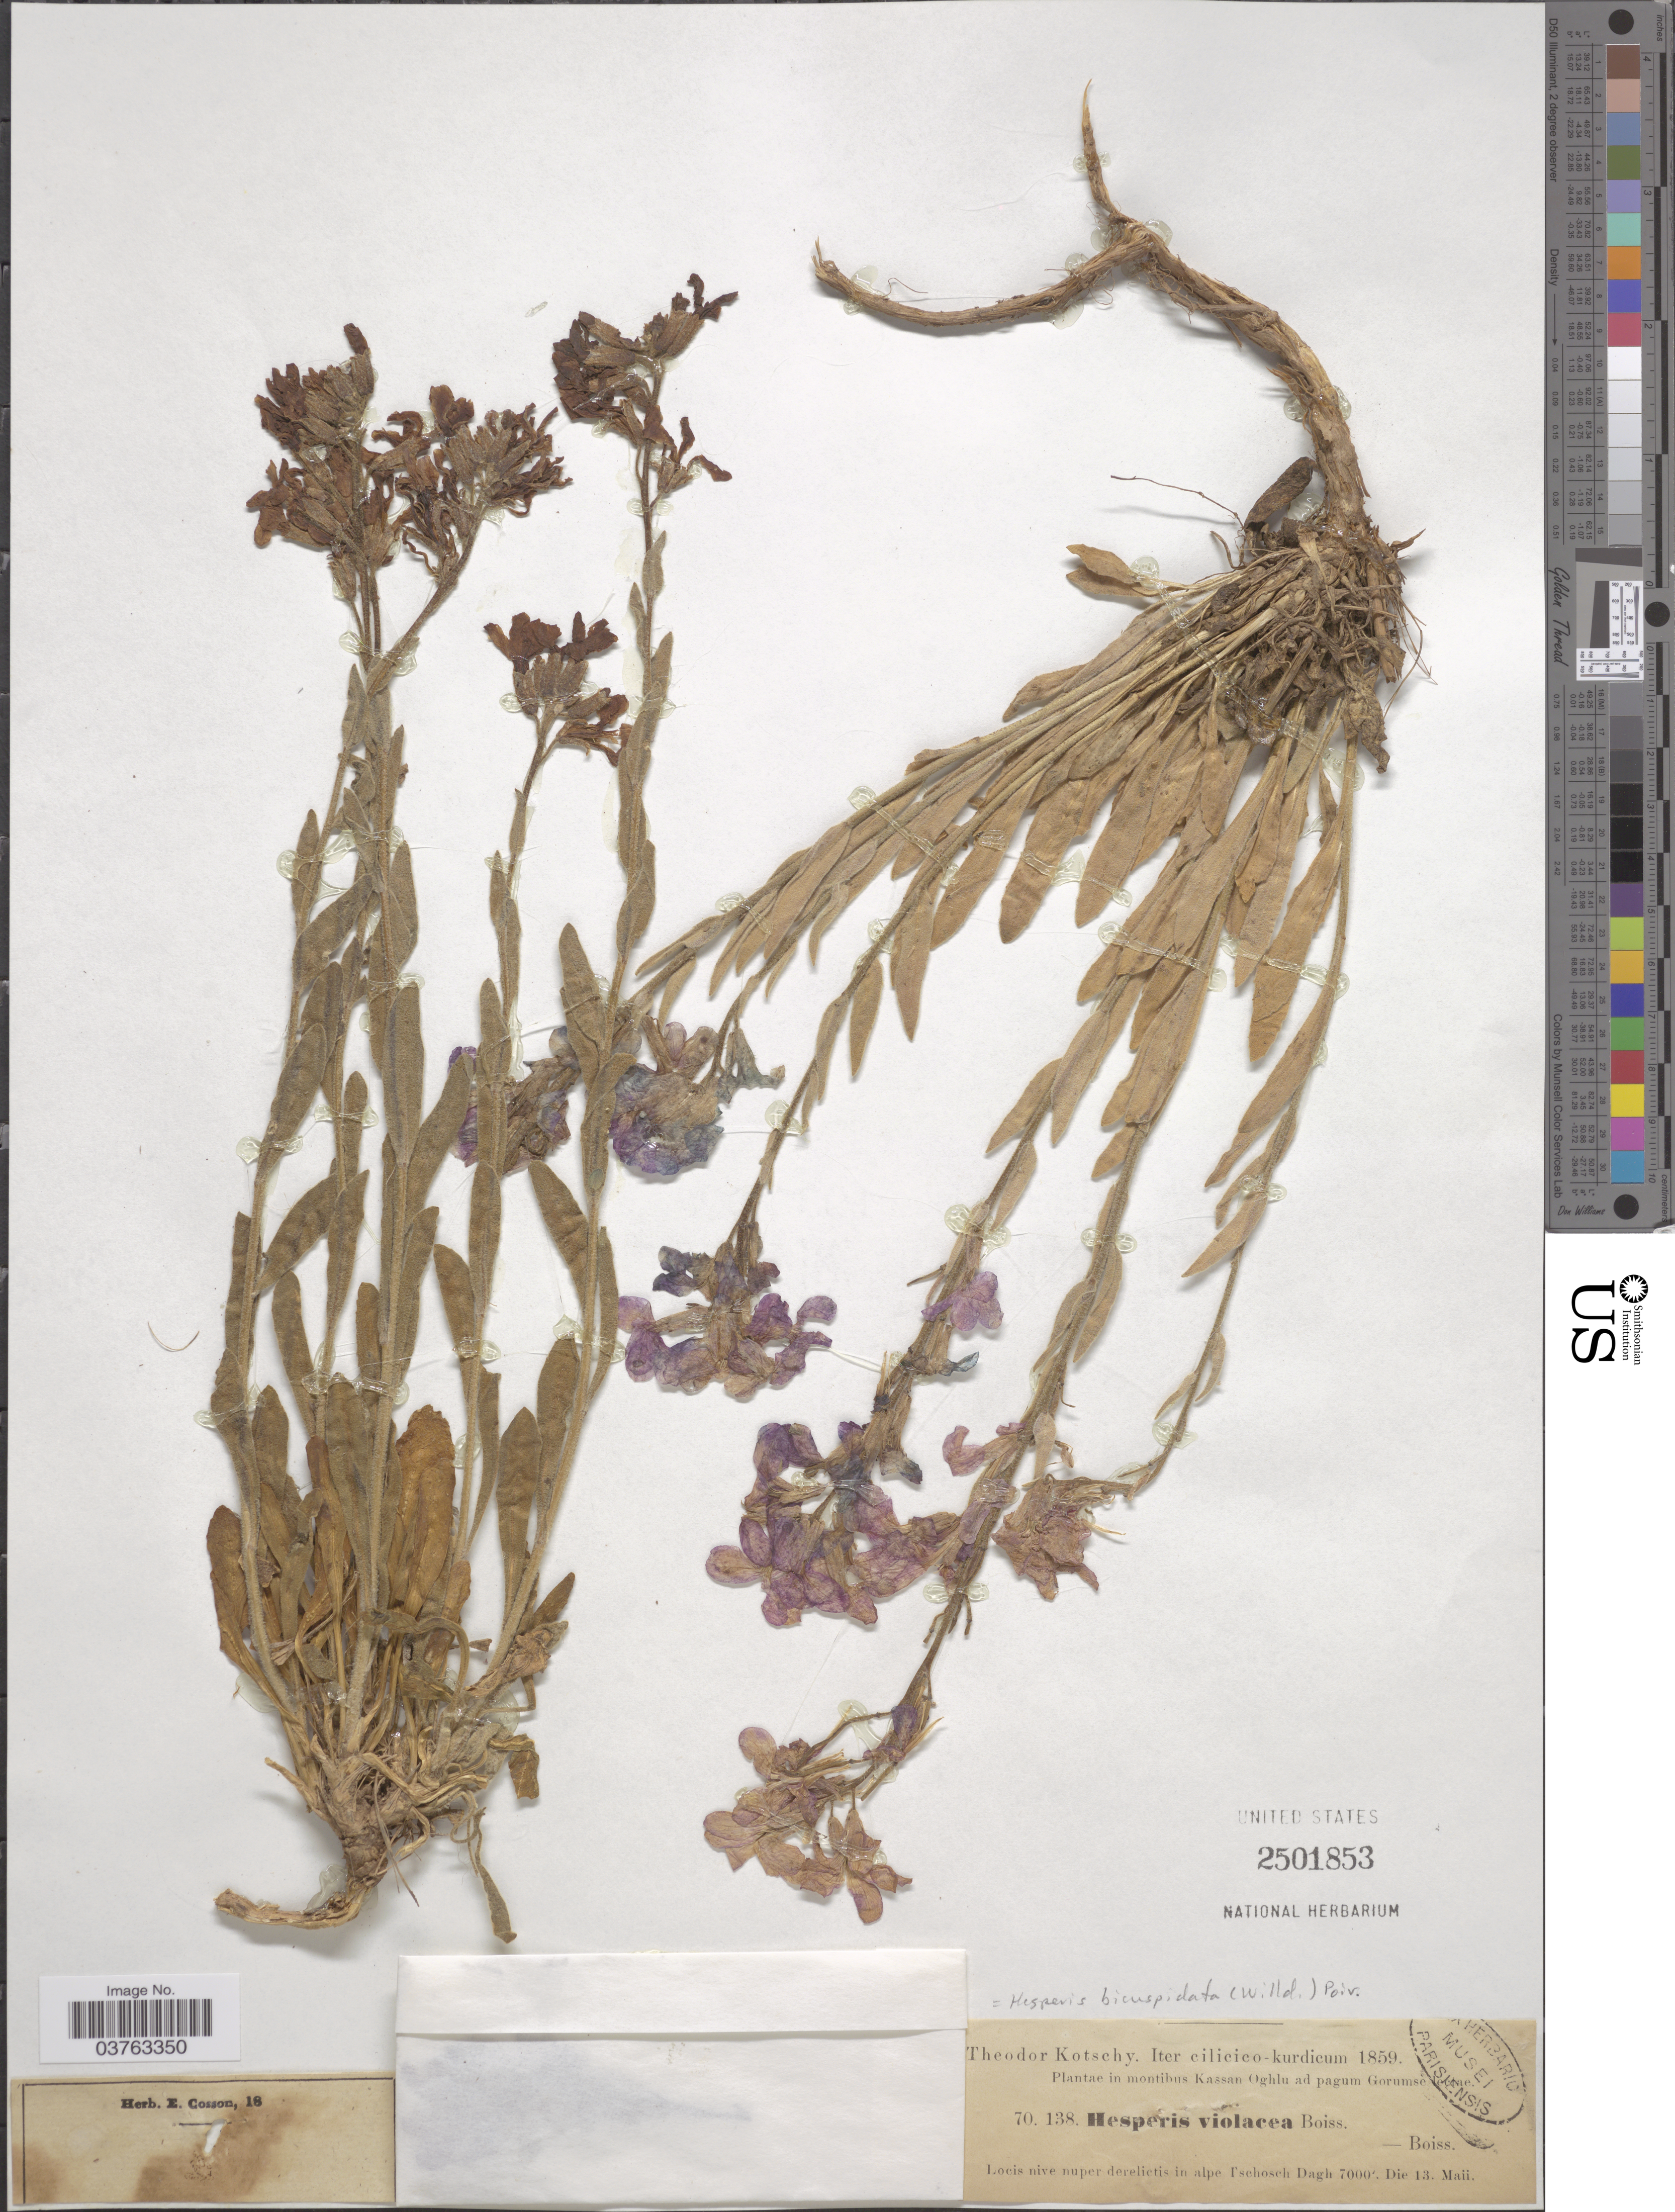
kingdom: Plantae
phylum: Tracheophyta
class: Magnoliopsida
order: Brassicales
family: Brassicaceae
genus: Hesperis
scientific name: Hesperis bicuspidata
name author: Poir.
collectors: K. G. Kotschy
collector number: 70138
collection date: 1859-05-13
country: Turkey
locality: Iter cilicico-kurdicum. Locis nive nuper derelictis in alpe Tschosch Dagh.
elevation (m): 2134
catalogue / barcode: US 2501853